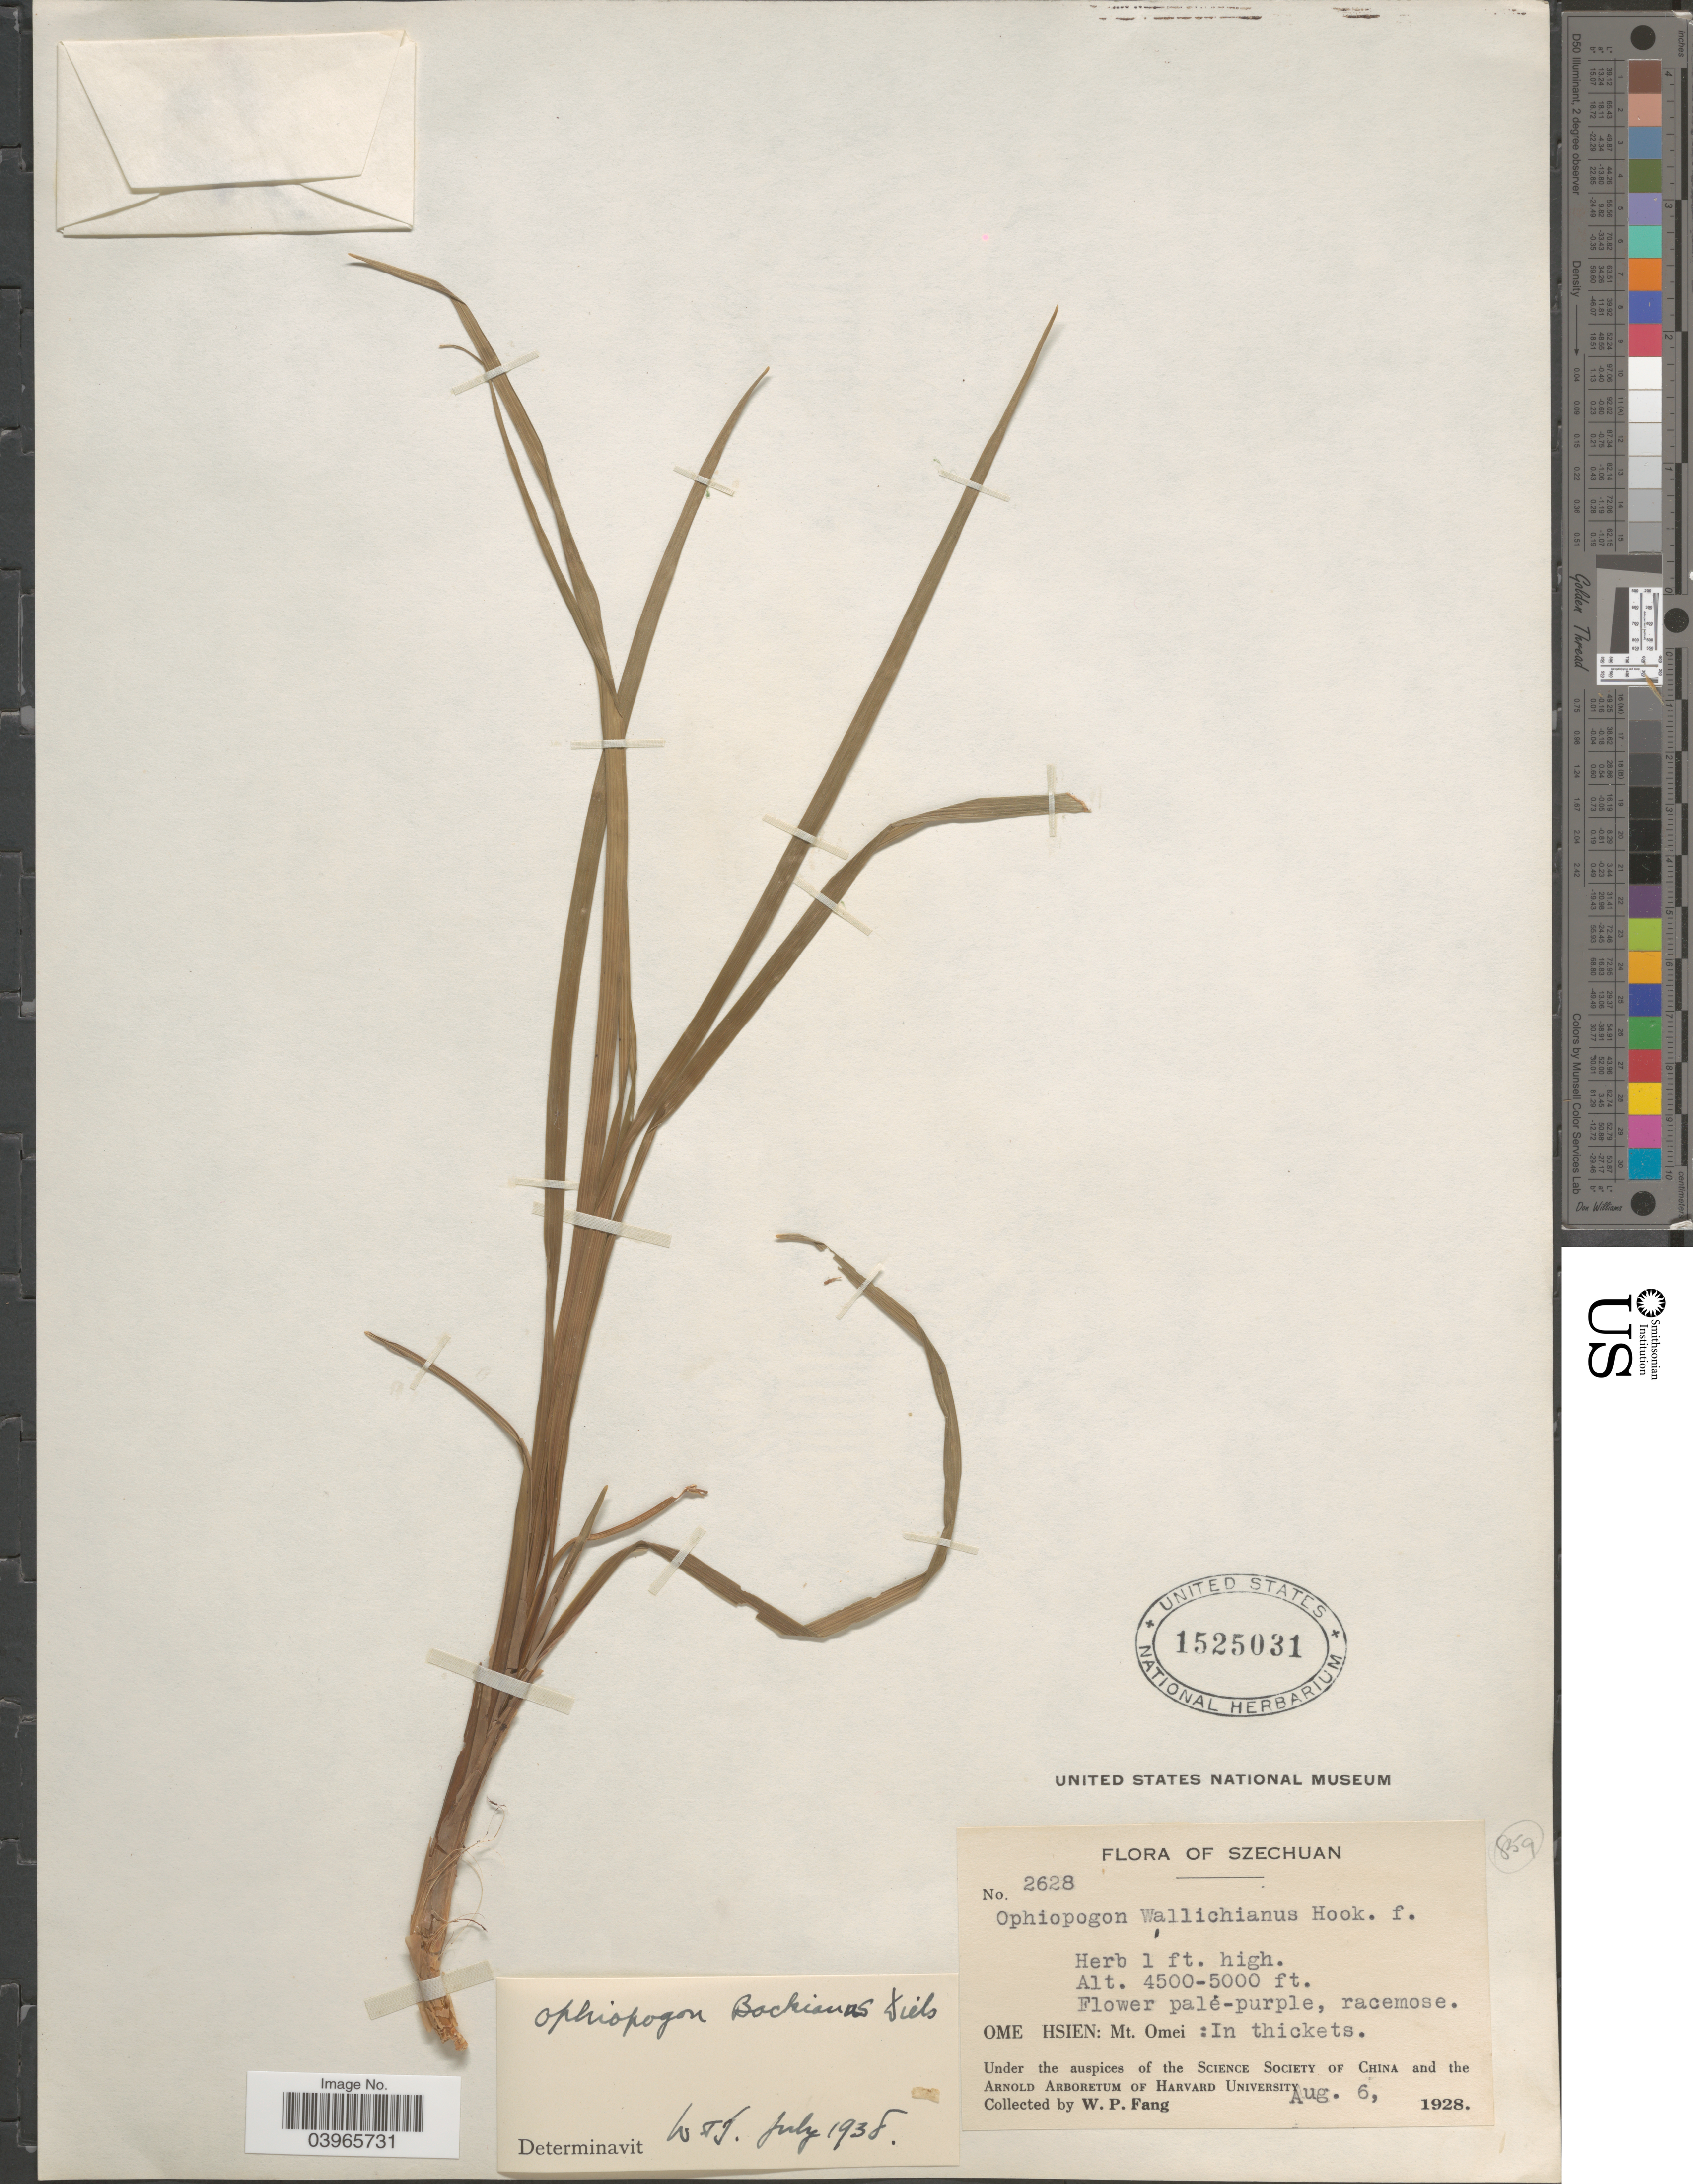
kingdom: Plantae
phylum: Tracheophyta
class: Liliopsida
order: Asparagales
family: Asparagaceae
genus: Ophiopogon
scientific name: Ophiopogon bockianus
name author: Diels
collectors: W. P. Fang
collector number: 2628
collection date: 1928-08-06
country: China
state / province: Sichuan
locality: Szechuan. Ome Hsien: Mt. Omei: In thickets.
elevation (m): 1372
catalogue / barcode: US 1525031